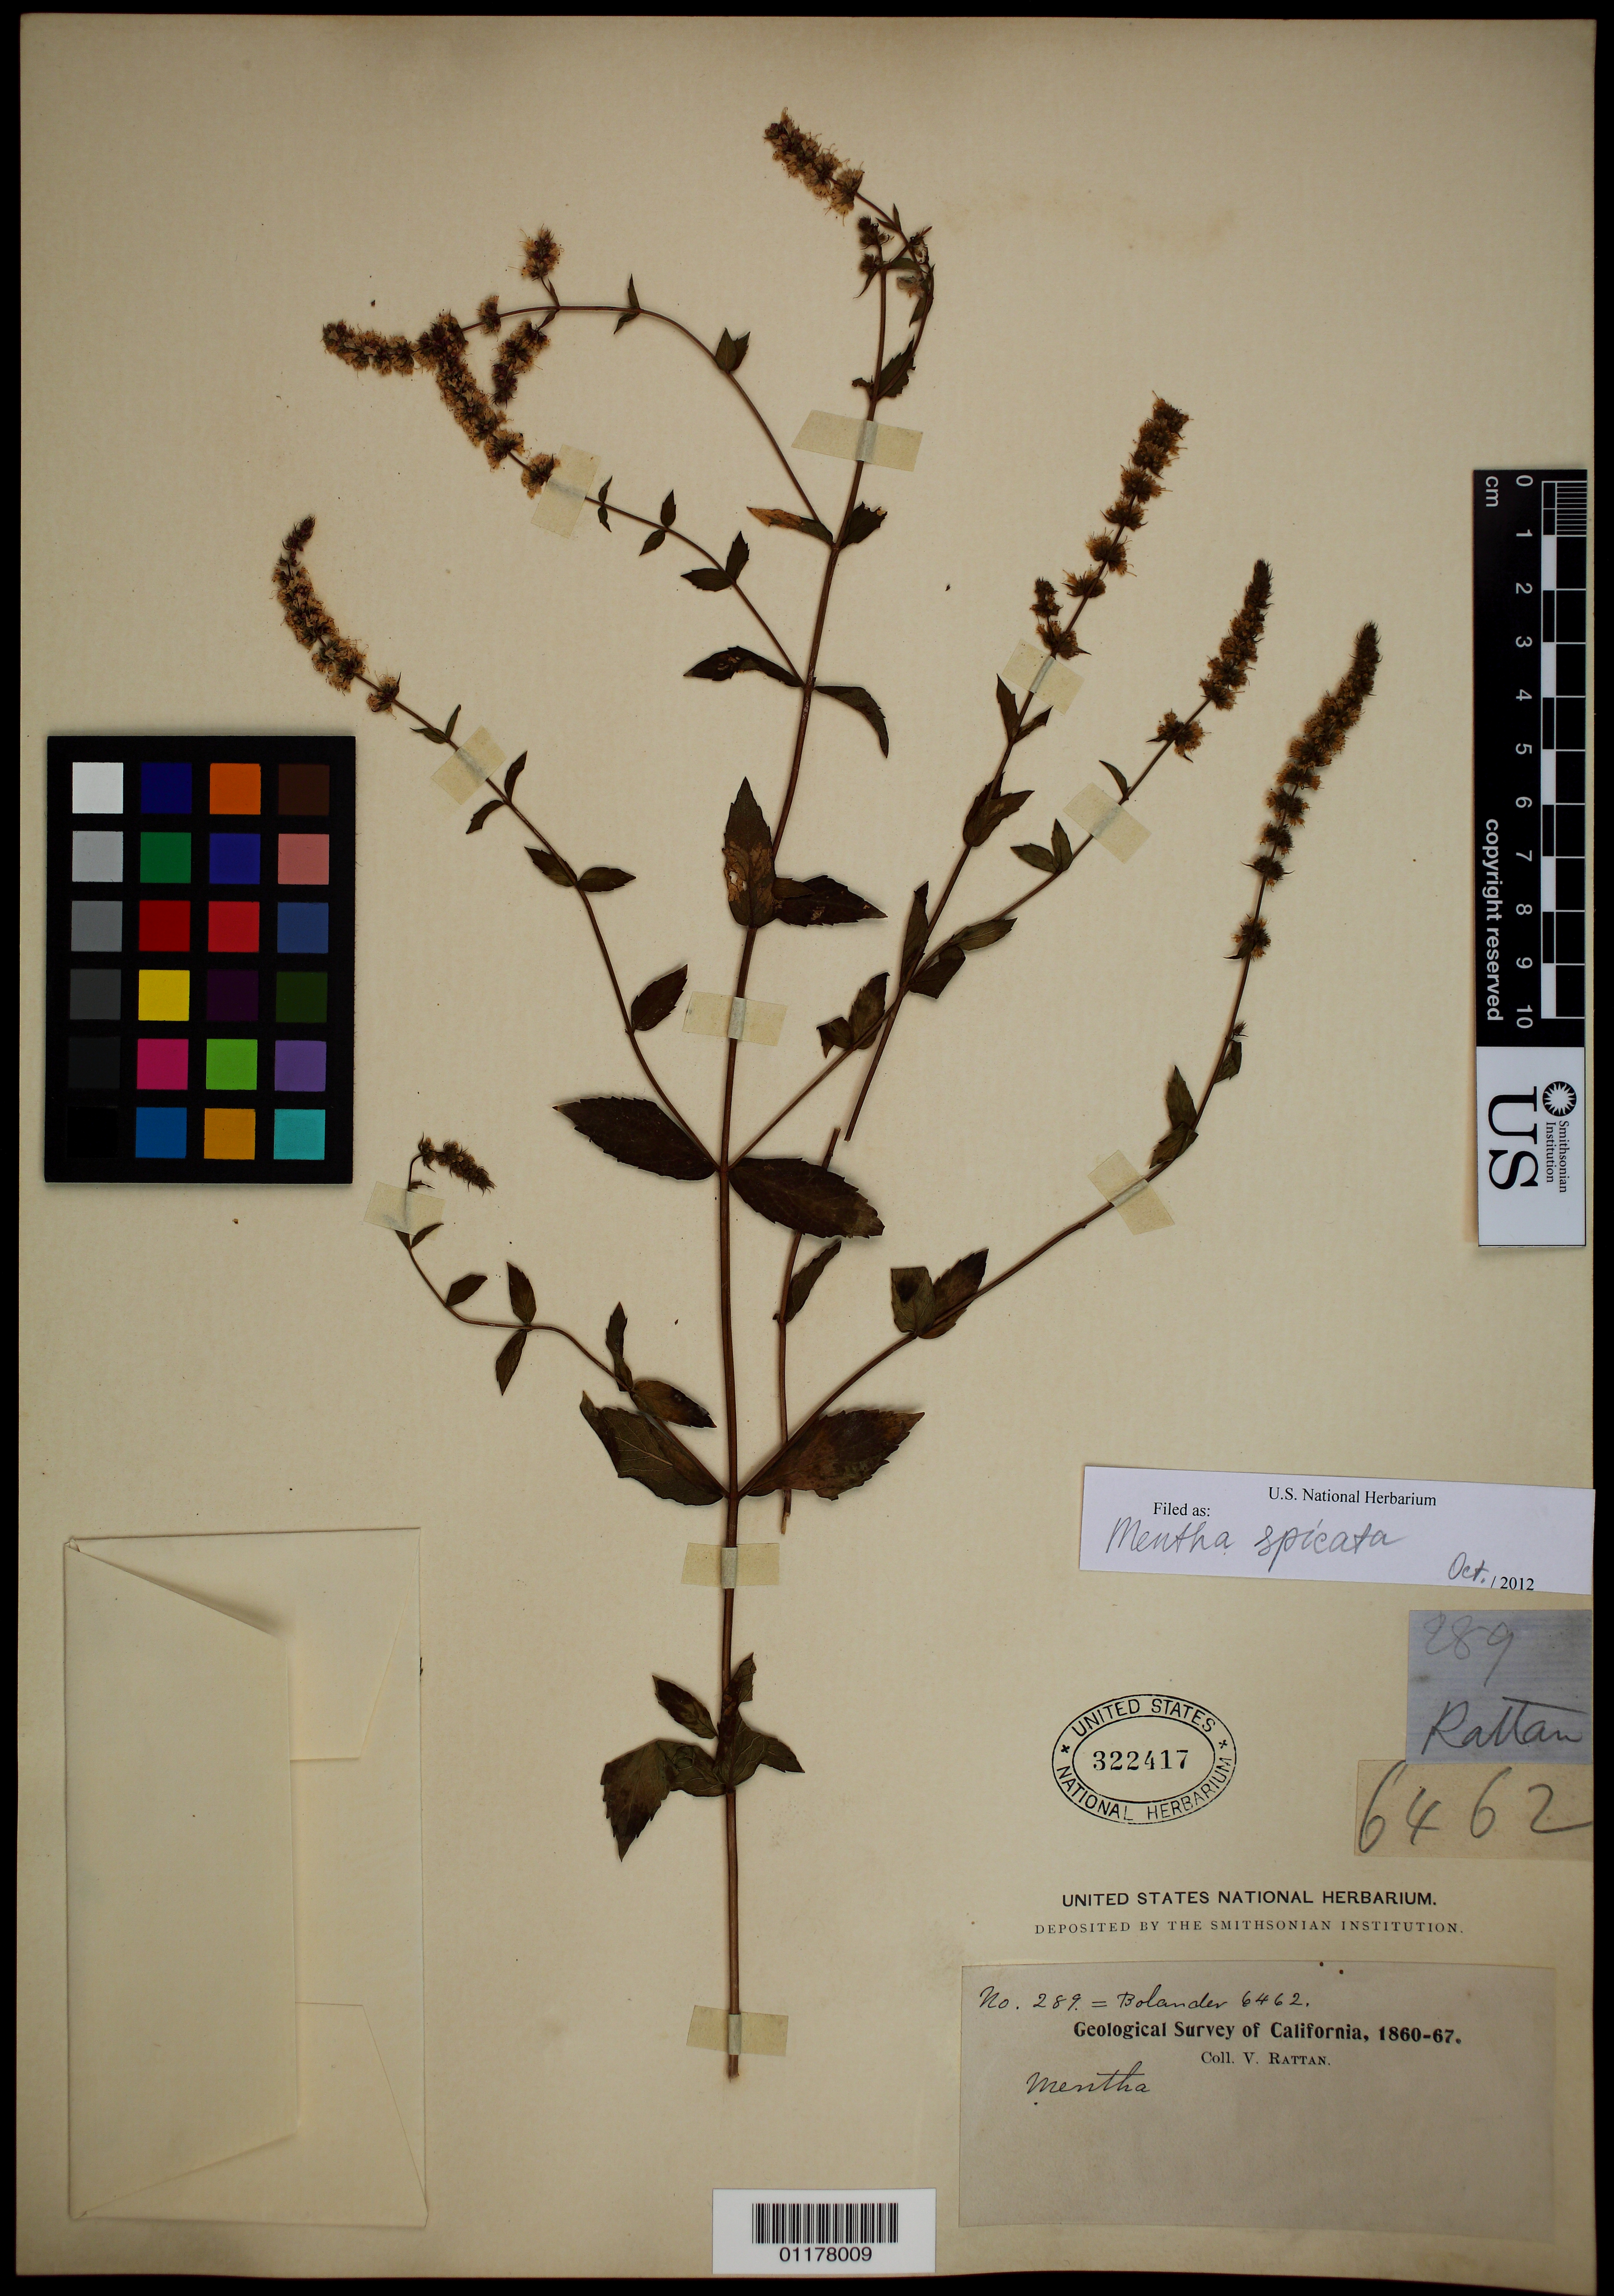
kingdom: Plantae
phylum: Tracheophyta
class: Magnoliopsida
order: Lamiales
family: Lamiaceae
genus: Mentha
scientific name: Mentha spicata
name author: L.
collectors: V. Rattan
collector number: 289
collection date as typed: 1860 to -- --- 1867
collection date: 1860/1867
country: United States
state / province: California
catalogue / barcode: US 322417